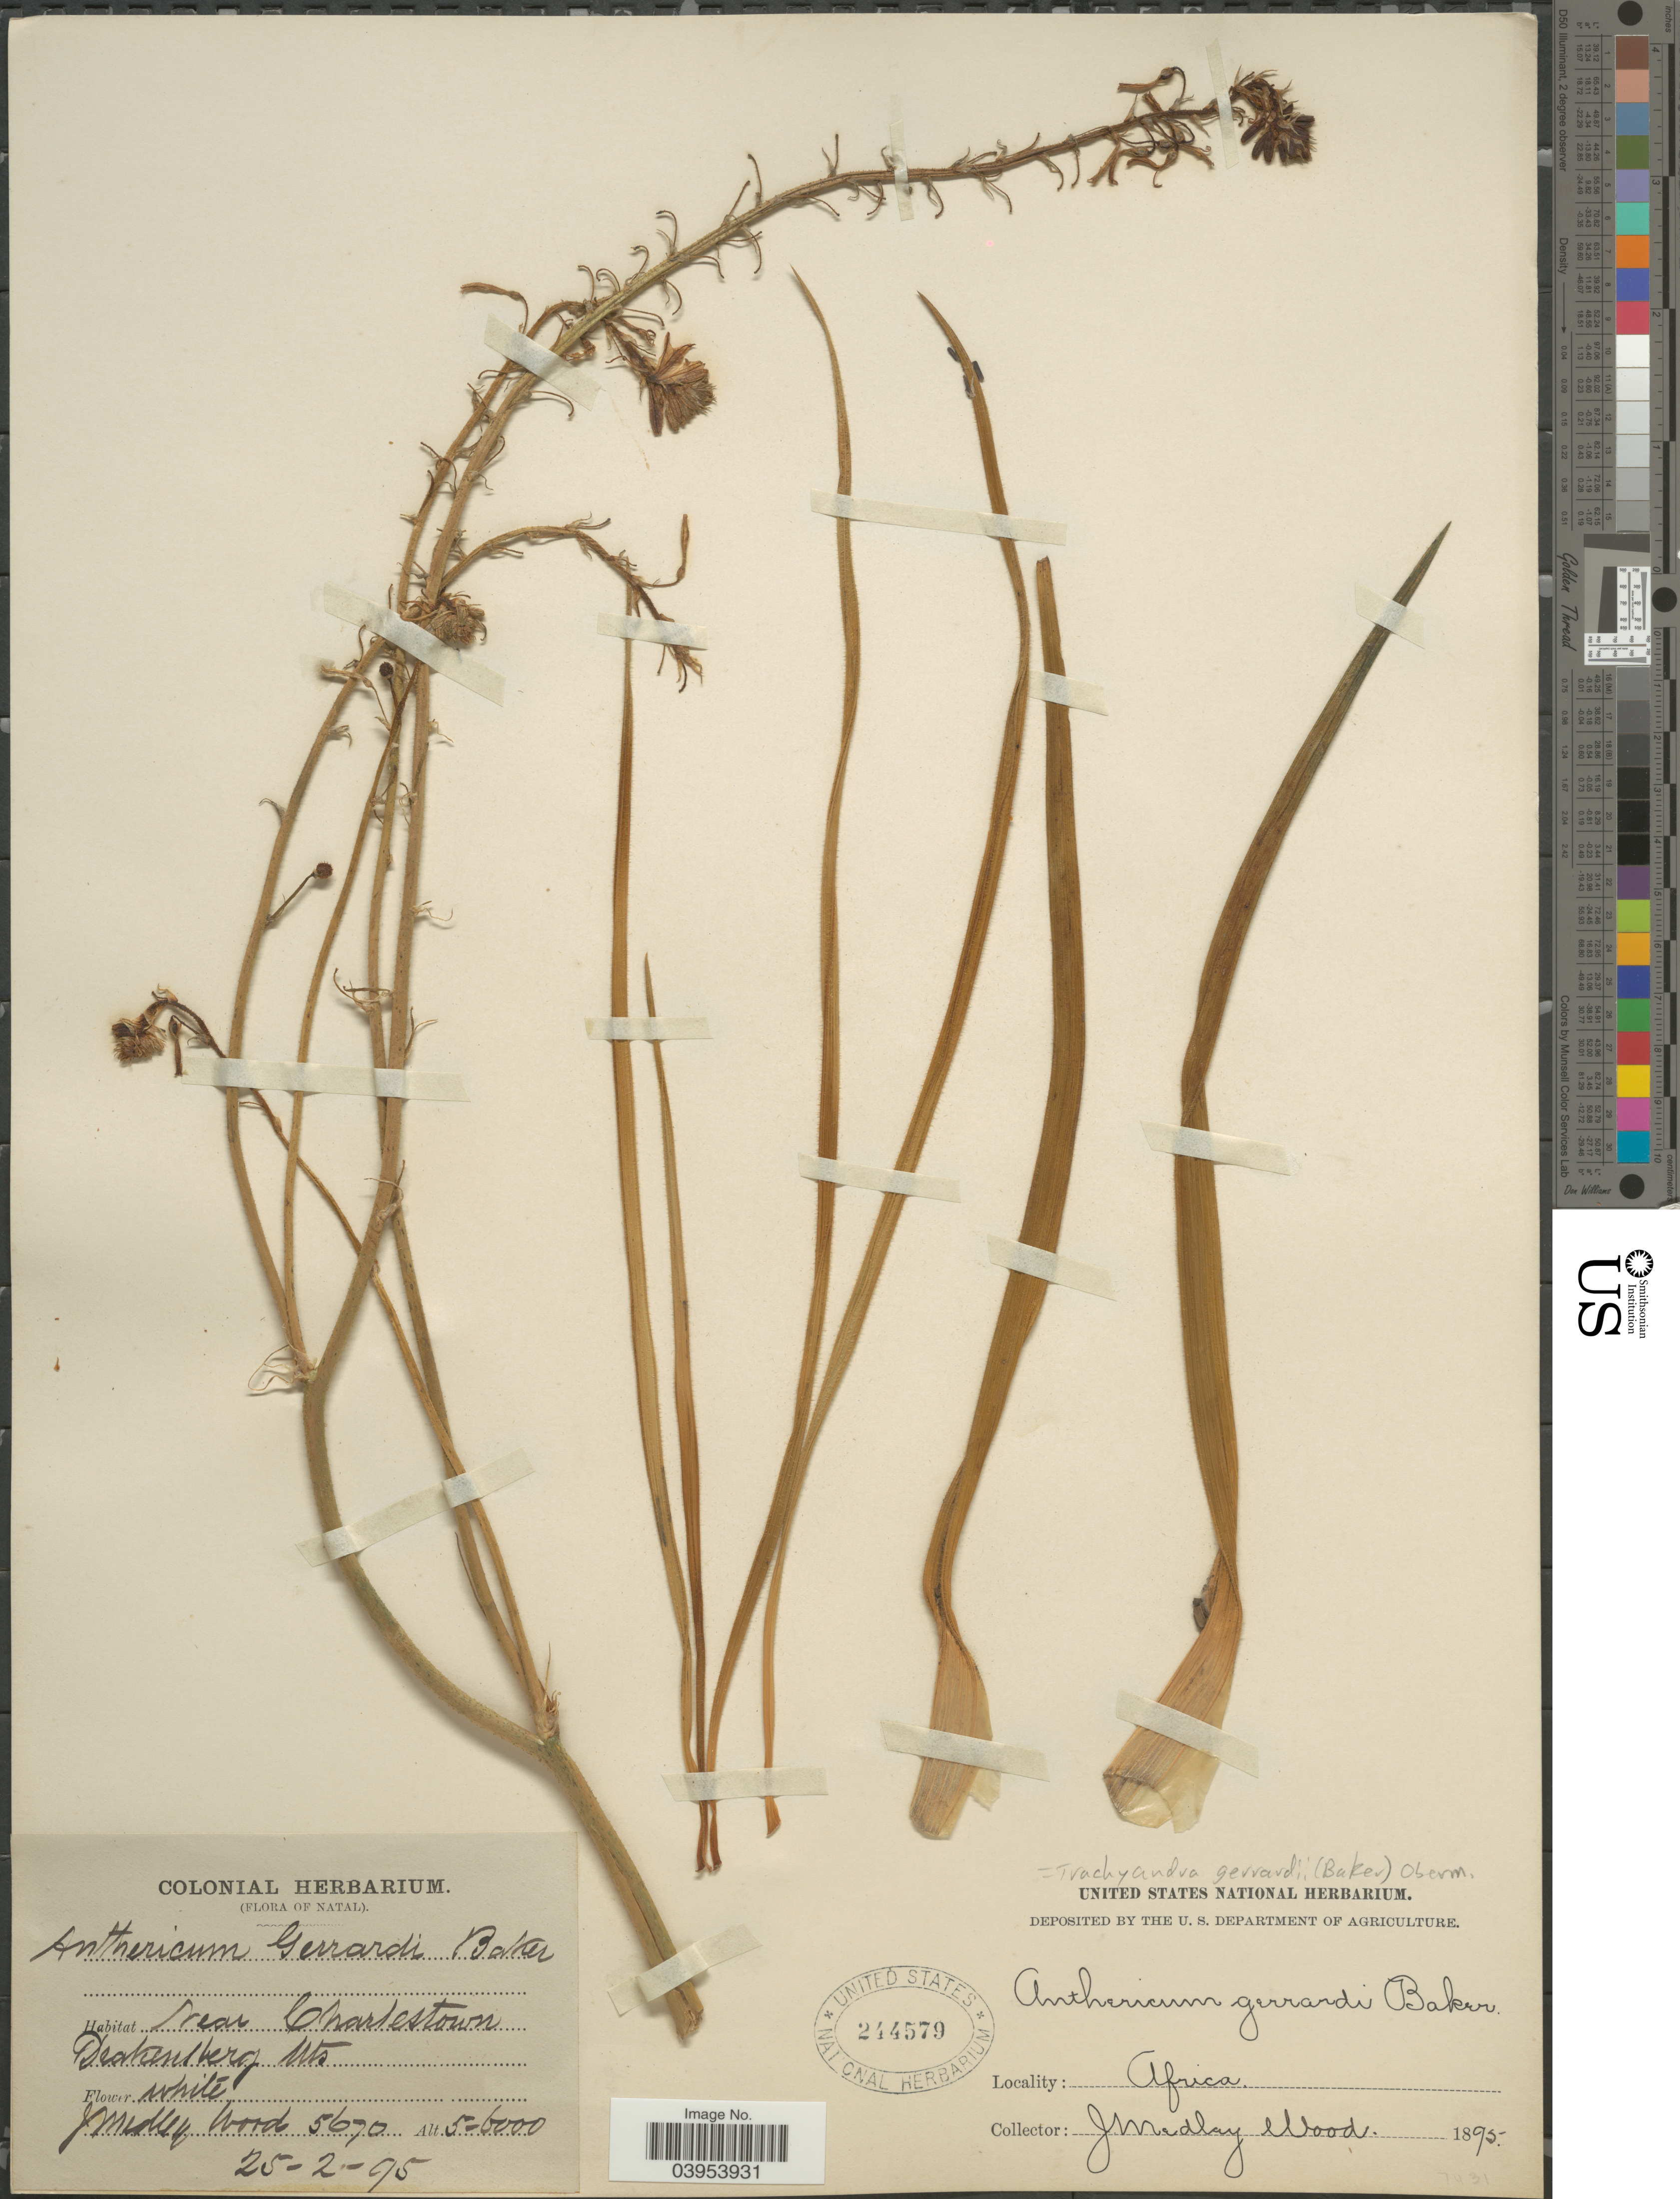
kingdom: Plantae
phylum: Tracheophyta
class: Liliopsida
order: Asparagales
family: Asphodelaceae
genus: Trachyandra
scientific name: Trachyandra gerrardii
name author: (Baker) Oberm.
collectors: J. Medley Wood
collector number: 5670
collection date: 1895-02-25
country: South Africa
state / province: KwaZulu-Natal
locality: Natal. Near Charlestown. Drakensberg Mts.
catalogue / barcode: US 244579